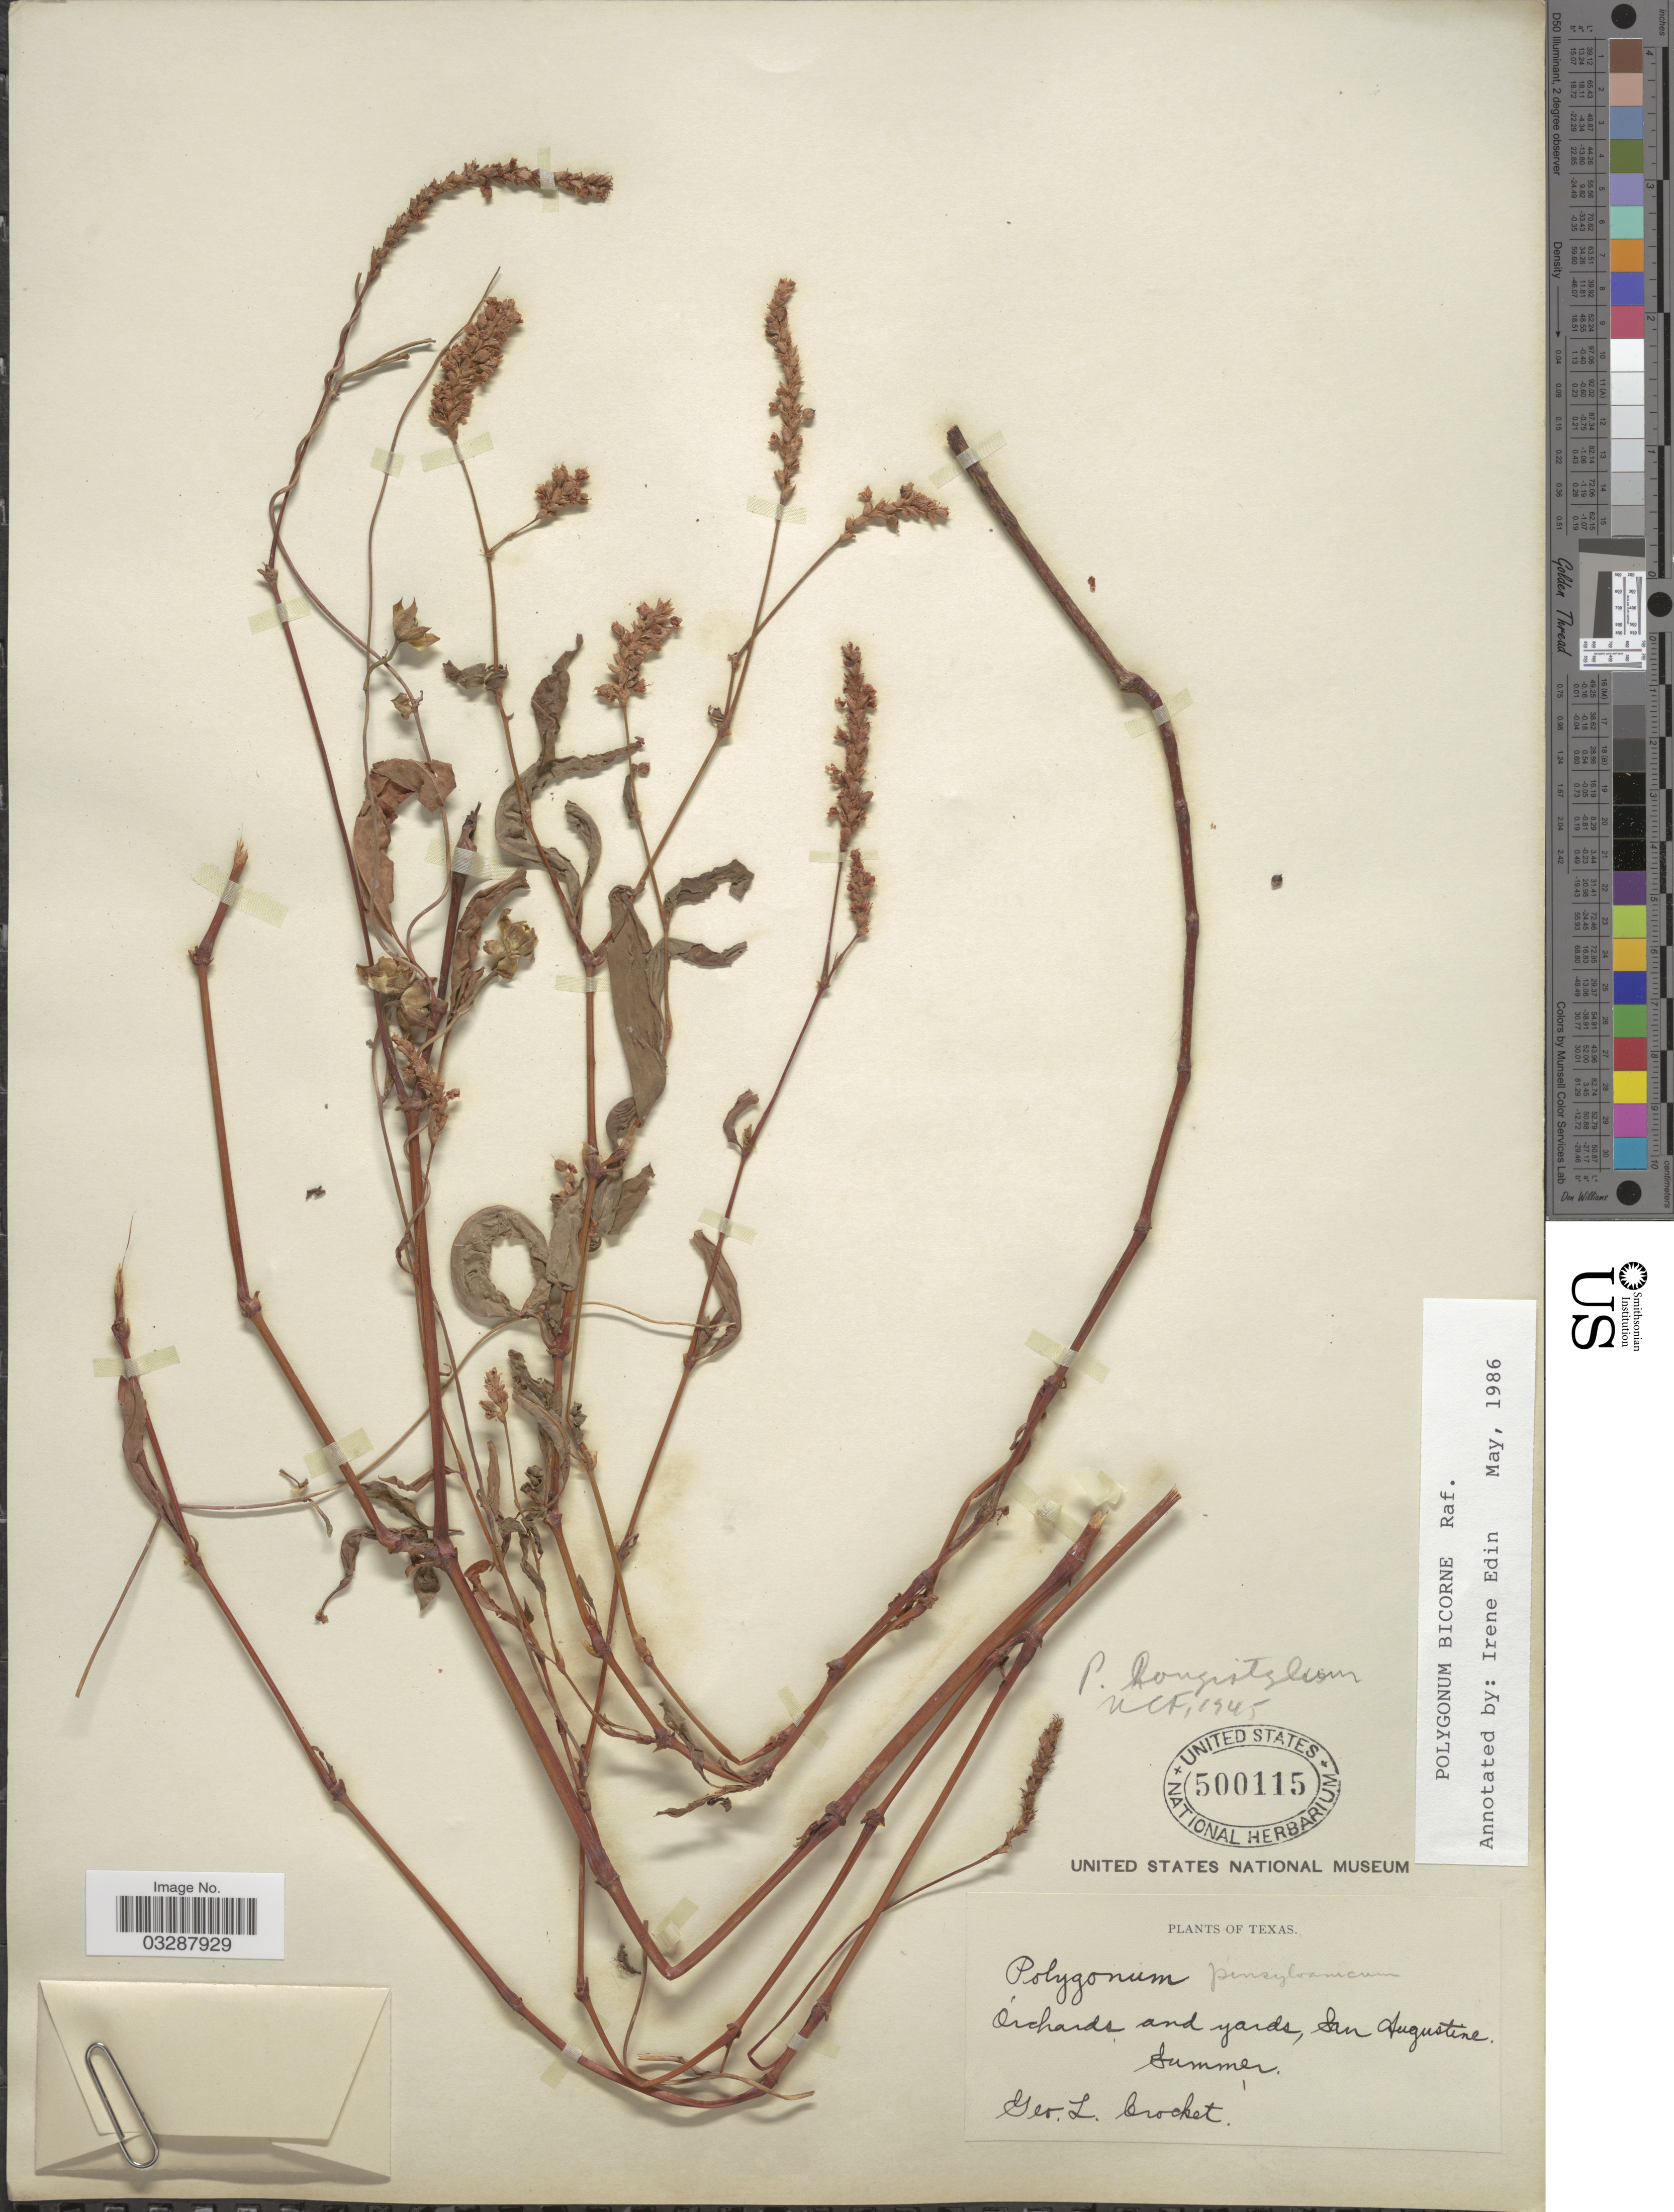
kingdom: Plantae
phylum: Tracheophyta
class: Magnoliopsida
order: Caryophyllales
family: Polygonaceae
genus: Persicaria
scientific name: Persicaria bicornis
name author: (Raf.) Nieuwl.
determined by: Atha, D. E.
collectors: G. Crocket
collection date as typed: Summer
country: United States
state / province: Texas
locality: Orchards and yards, San Augustine.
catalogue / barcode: US 500115